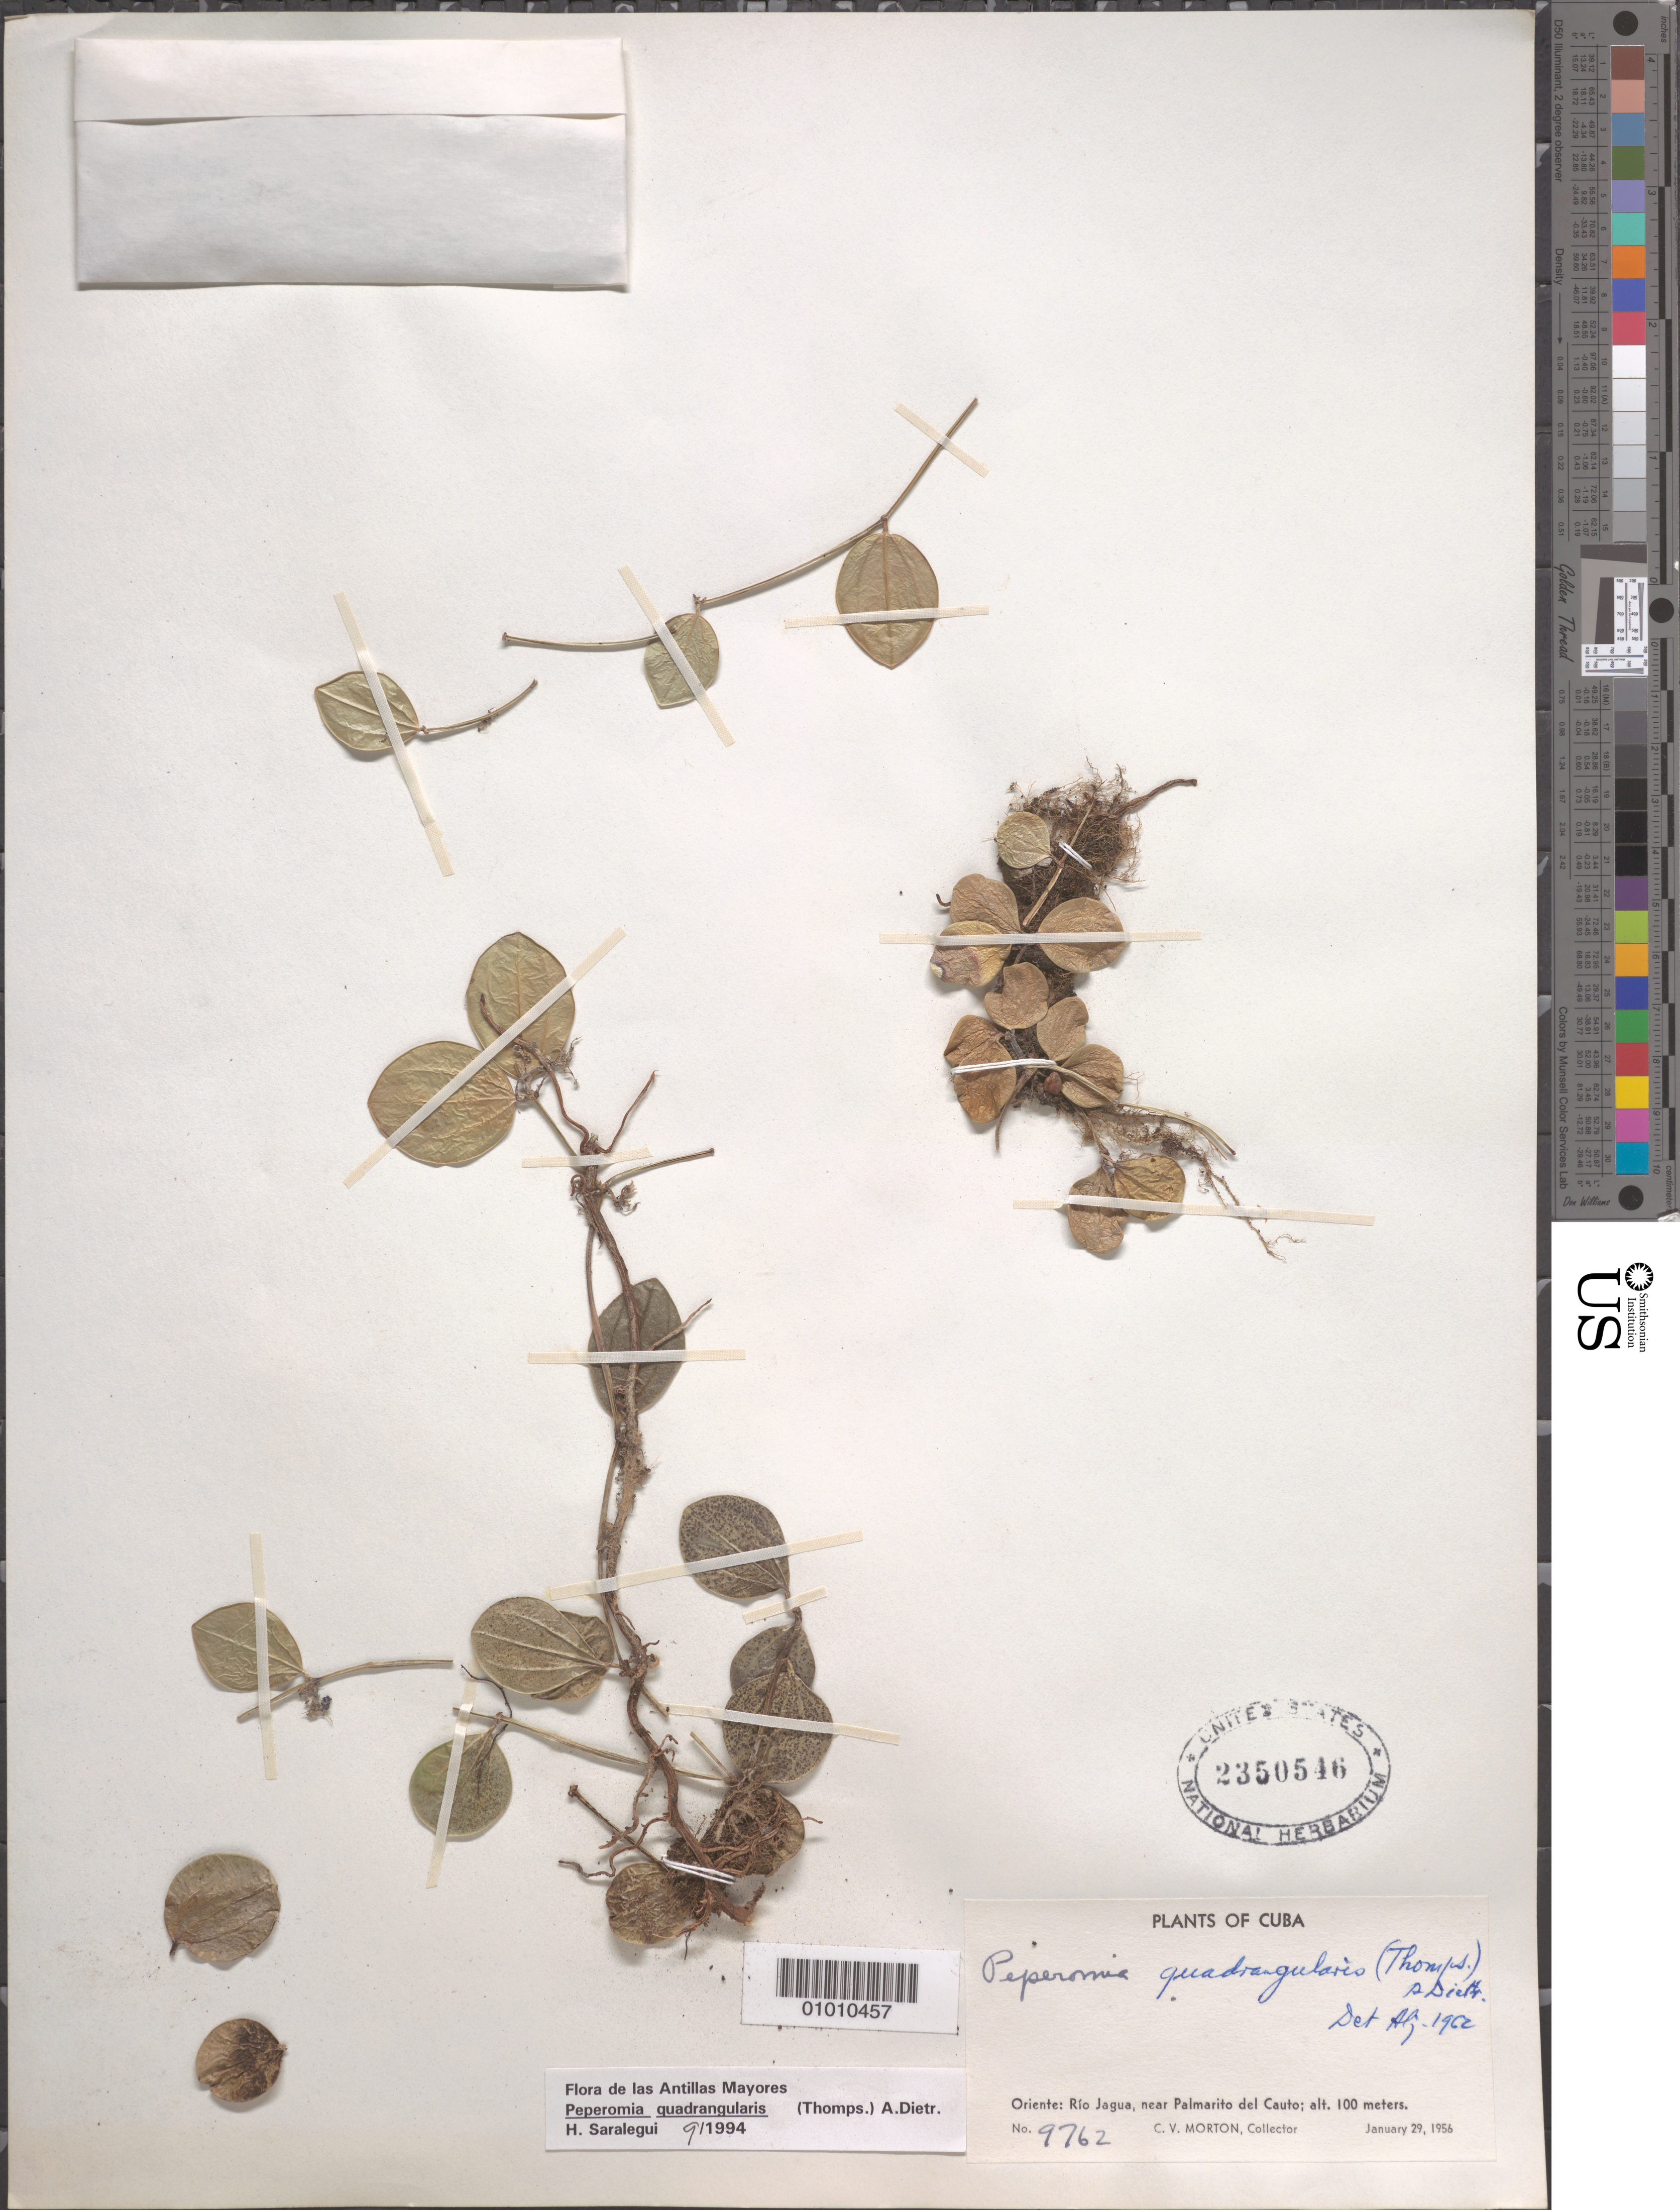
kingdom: Plantae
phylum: Tracheophyta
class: Magnoliopsida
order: Piperales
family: Piperaceae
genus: Peperomia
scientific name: Peperomia quadrangularis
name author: (J.V. Thomps.) A. Dietr.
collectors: C. V. Morton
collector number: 9762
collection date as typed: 29 Jan 1956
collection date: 1956-01-29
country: Cuba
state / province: Oriente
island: Cuba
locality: Jagua, near Palmarito del Cauto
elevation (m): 100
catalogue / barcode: US 2350546